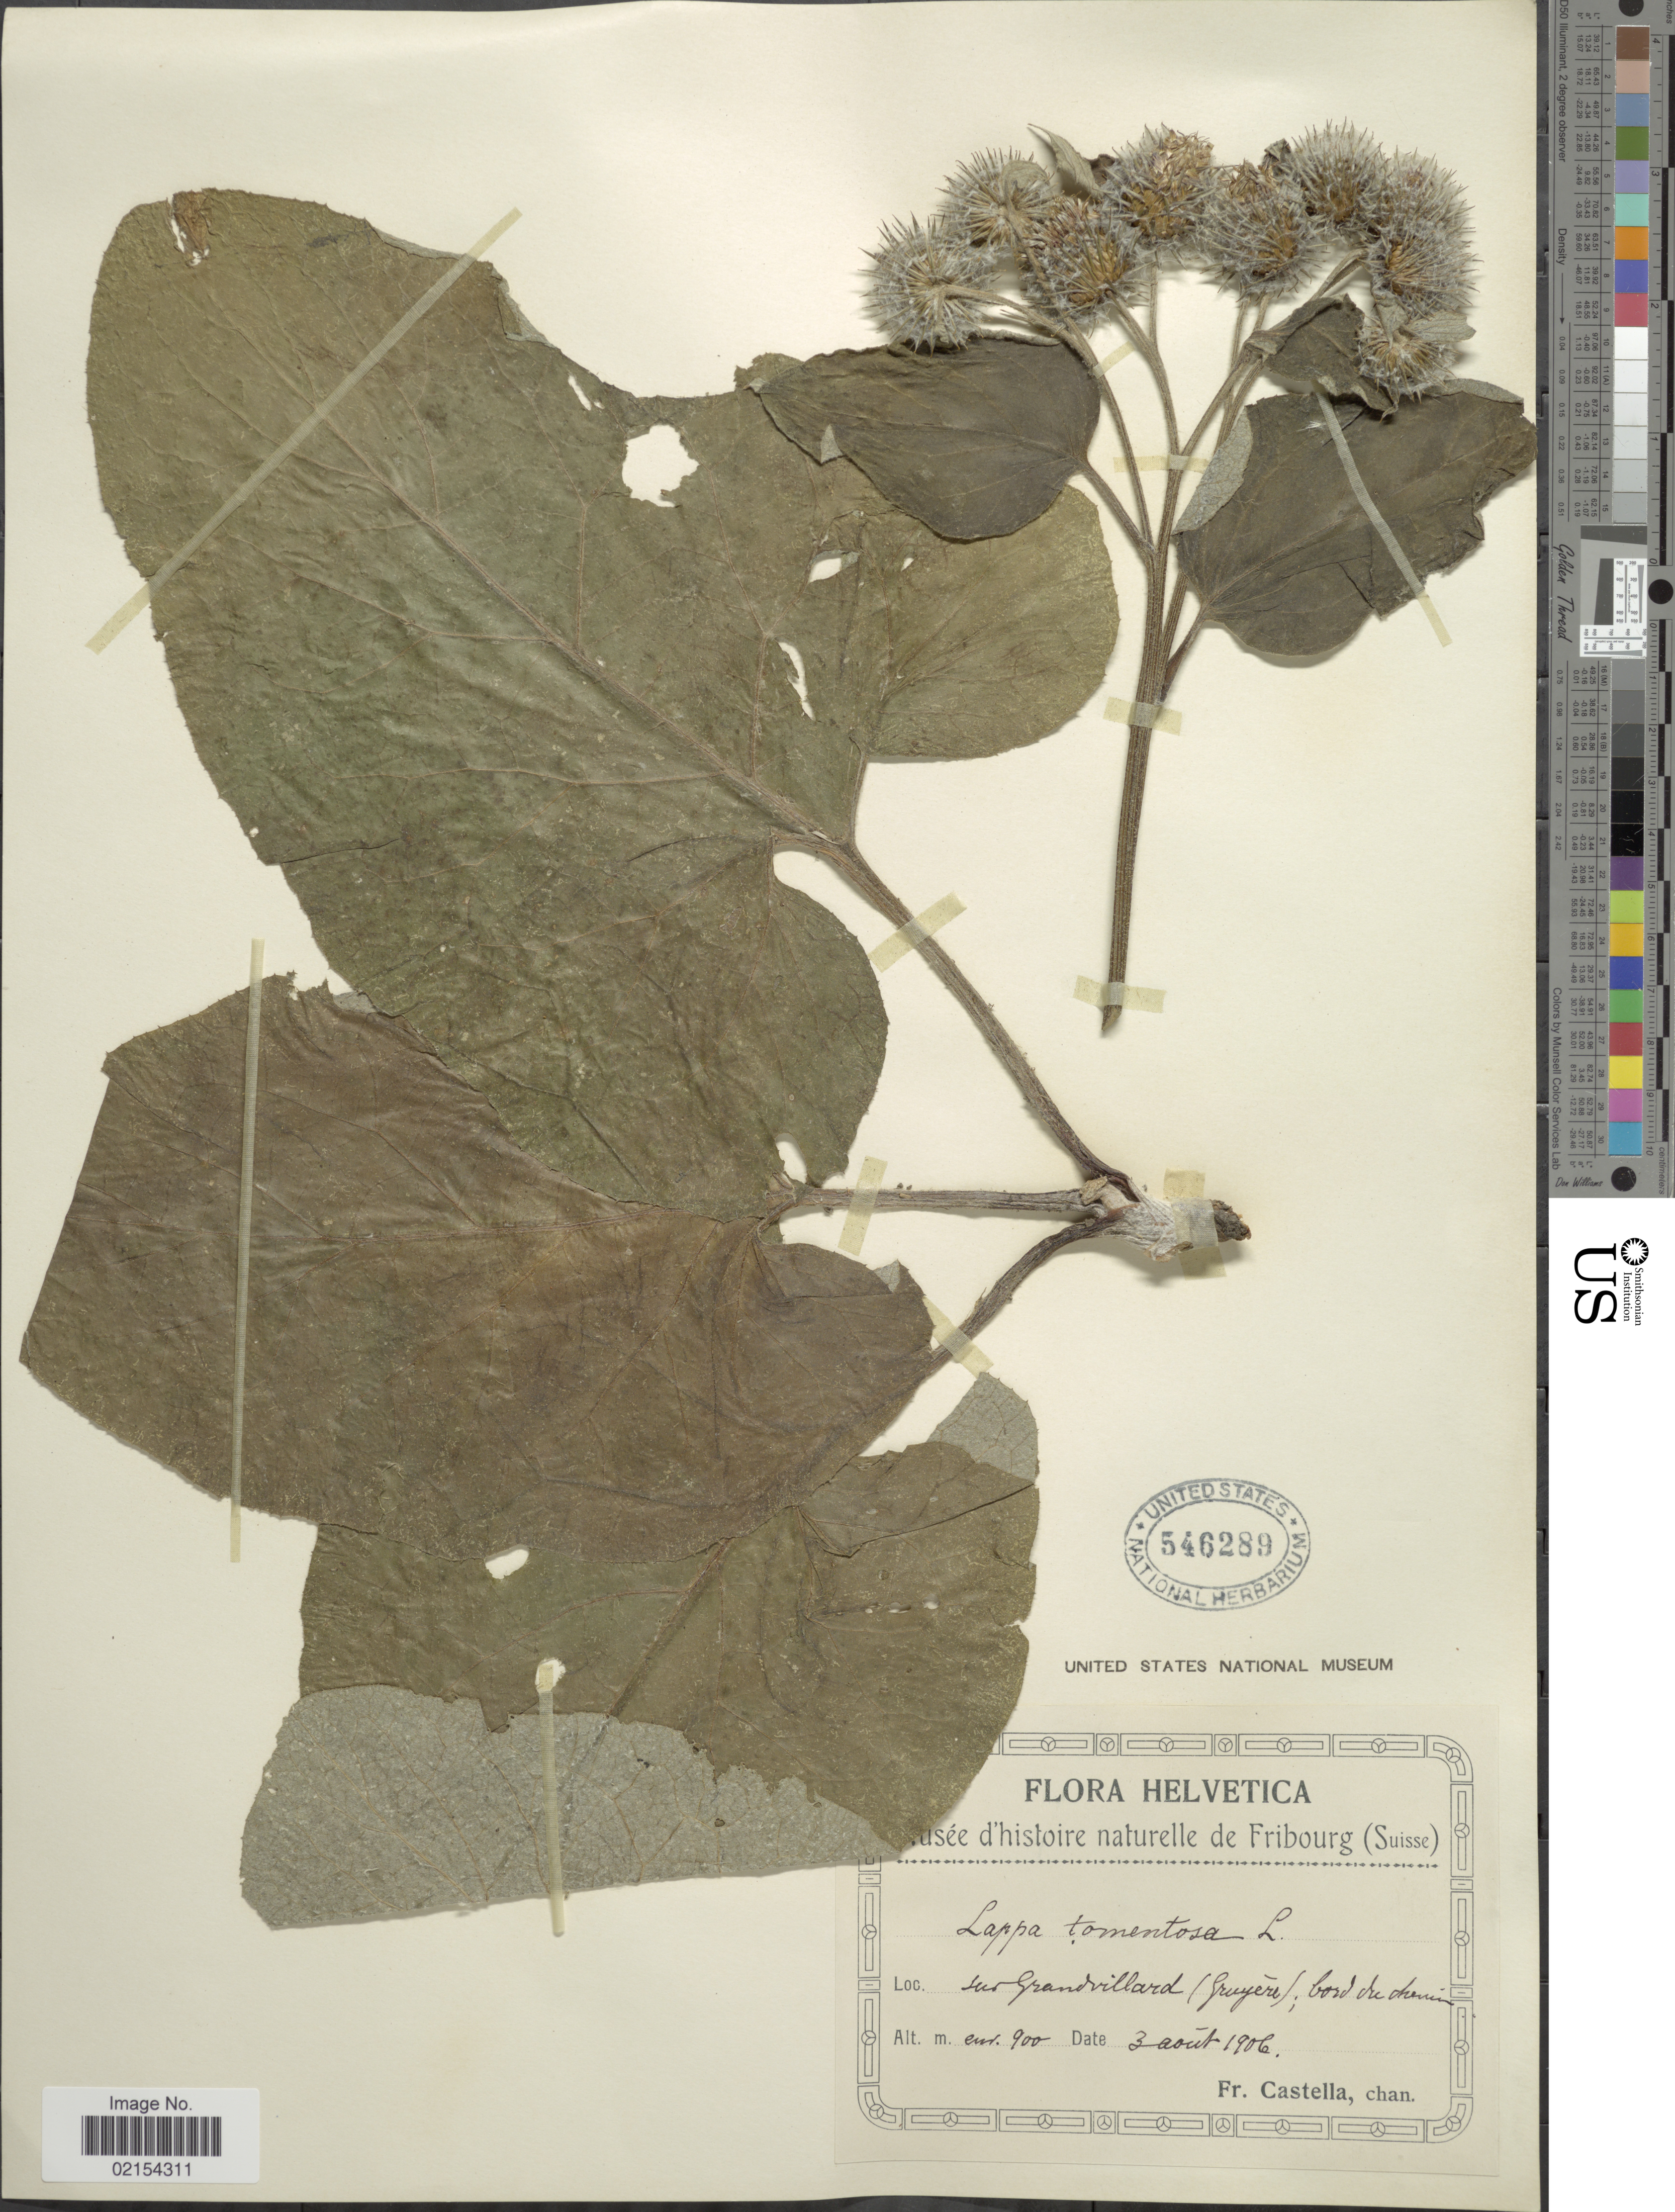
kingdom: Plantae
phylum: Tracheophyta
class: Magnoliopsida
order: Asterales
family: Asteraceae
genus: Arctium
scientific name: Arctium tomentosum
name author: Mill.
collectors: Fr. Castella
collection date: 1906-08-03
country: Switzerland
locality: Helvetica. Sur Grandvillard (Gruyere) bord de chemin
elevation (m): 900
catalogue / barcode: US 546289